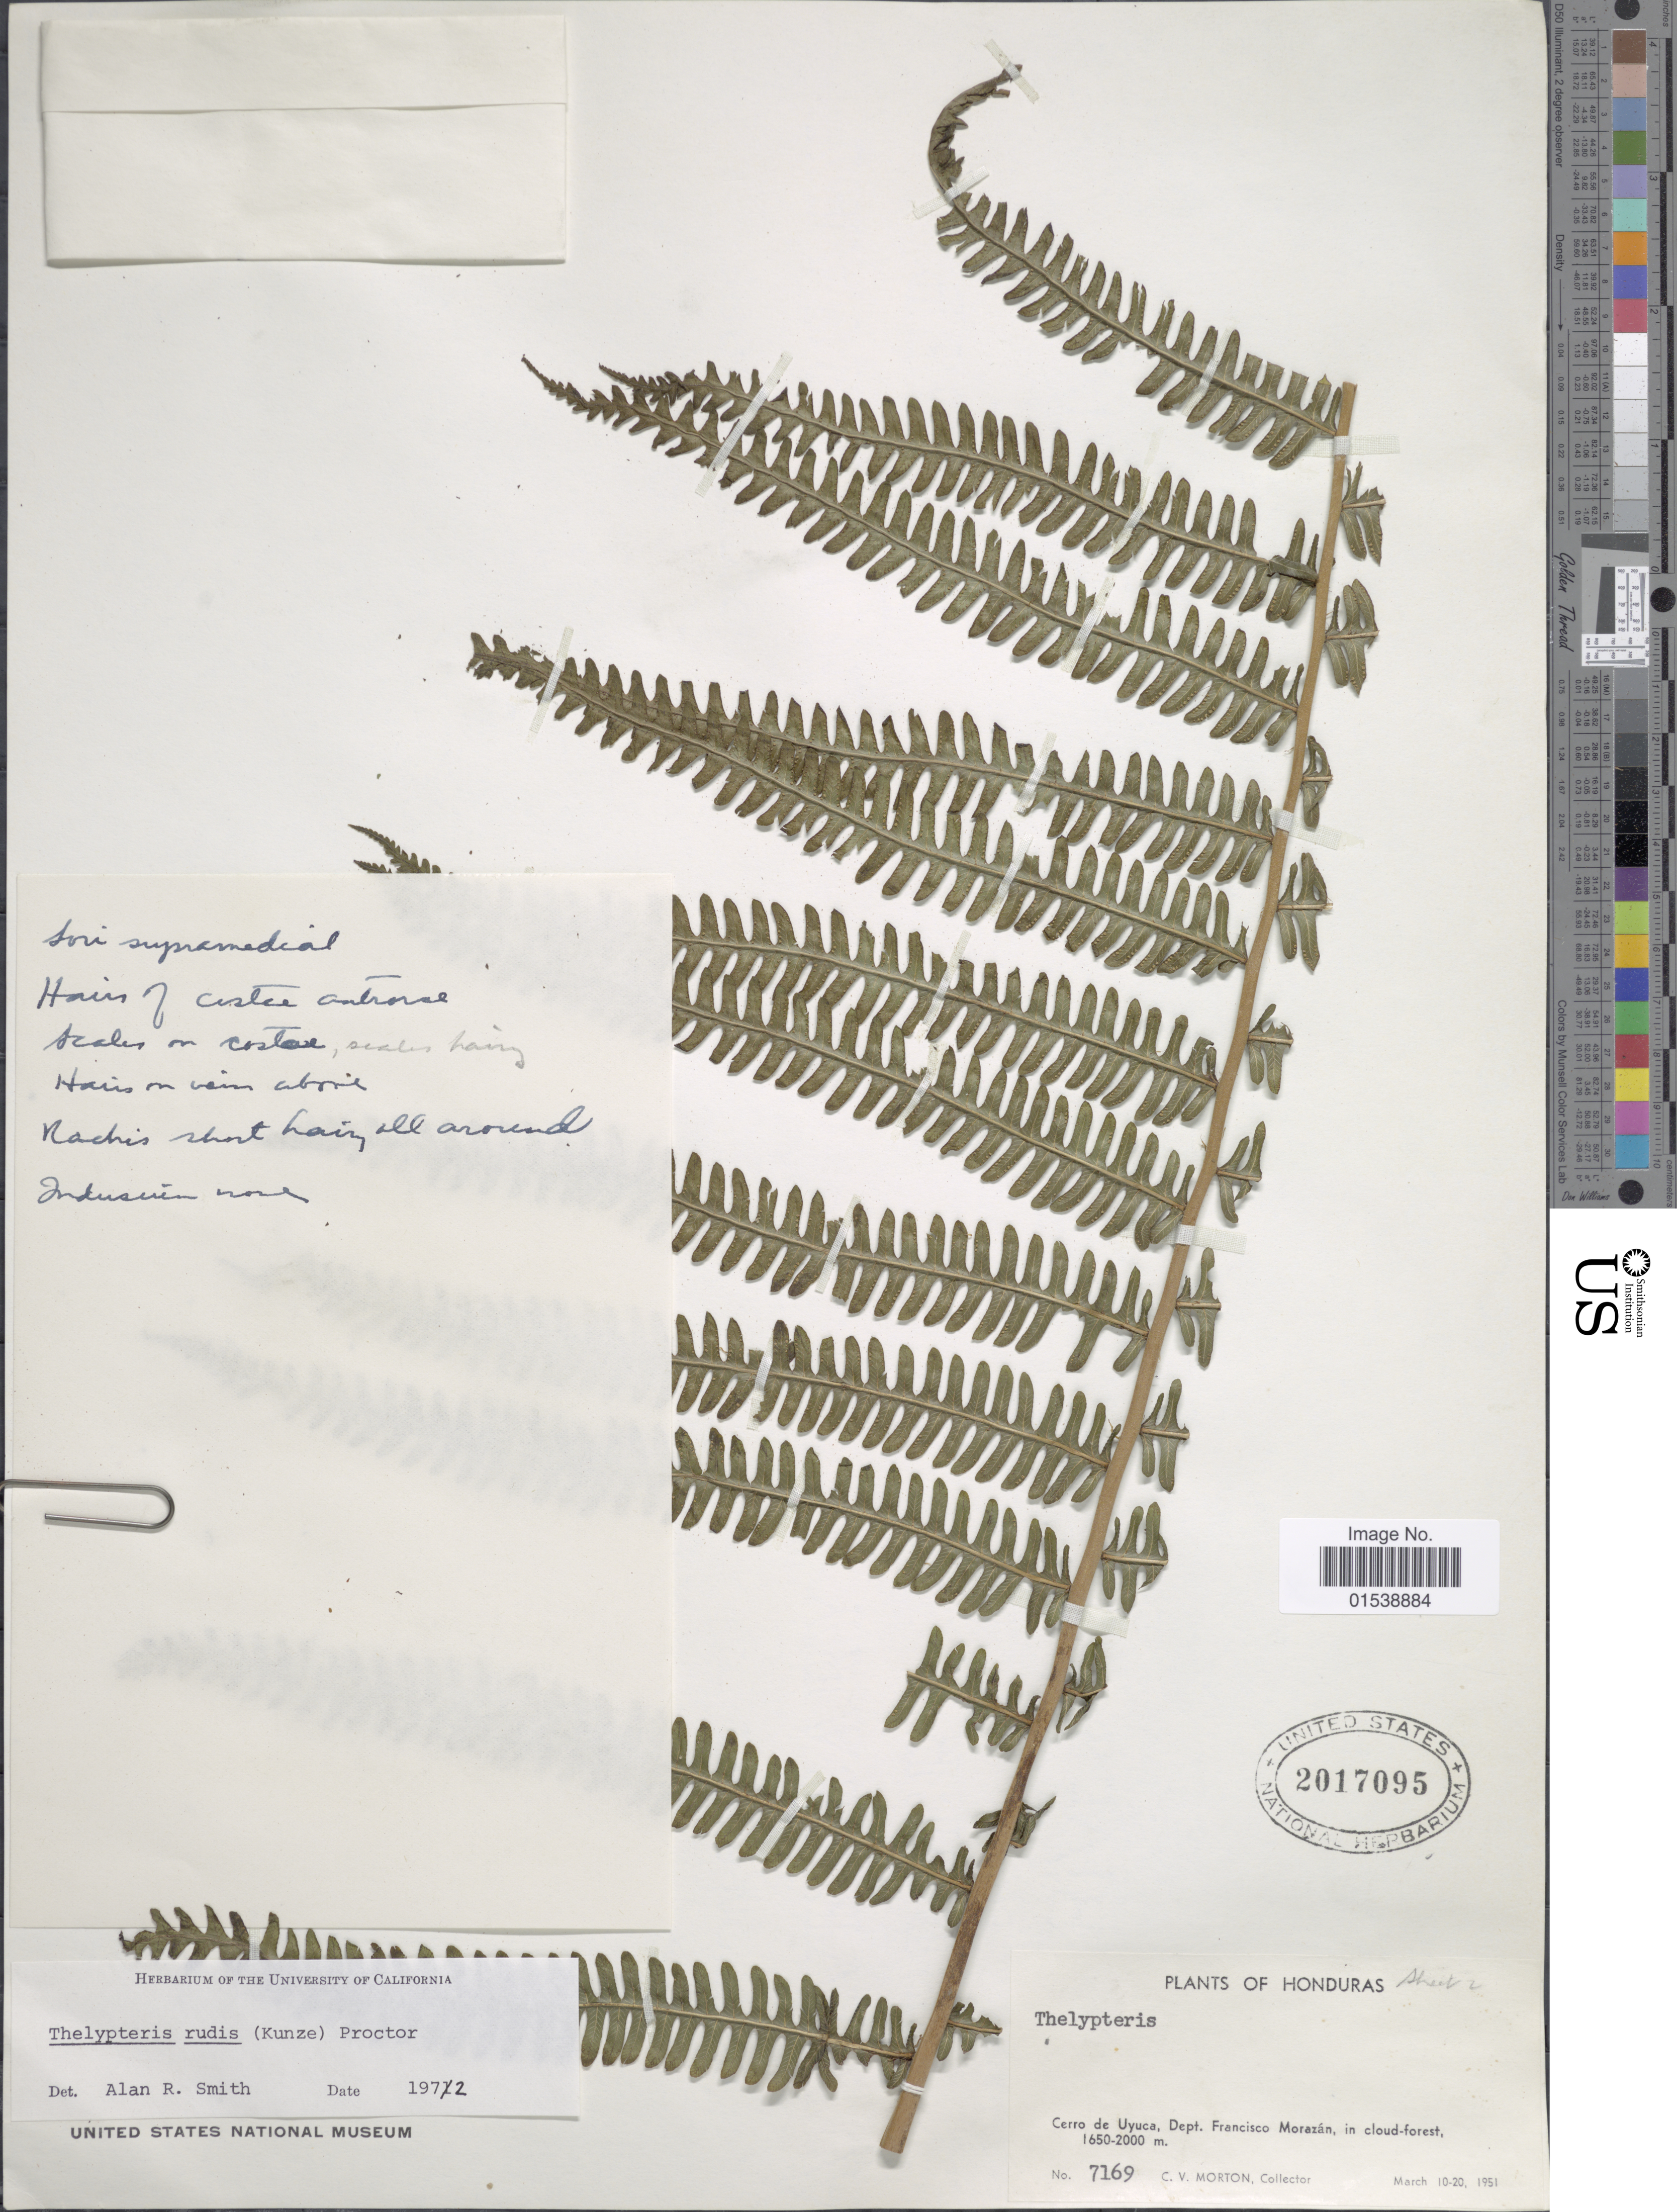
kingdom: Plantae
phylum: Tracheophyta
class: Polypodiopsida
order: Polypodiales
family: Thelypteridaceae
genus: Amauropelta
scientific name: Amauropelta rudis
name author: (Kunze) Pic. Serm.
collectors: C. V. Morton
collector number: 7169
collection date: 1951-03-10/1951-03-20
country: Honduras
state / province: Fco. Morazán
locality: Cerro de Uyucas, Dept. Francisco Morazan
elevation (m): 1650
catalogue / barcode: US 2017095